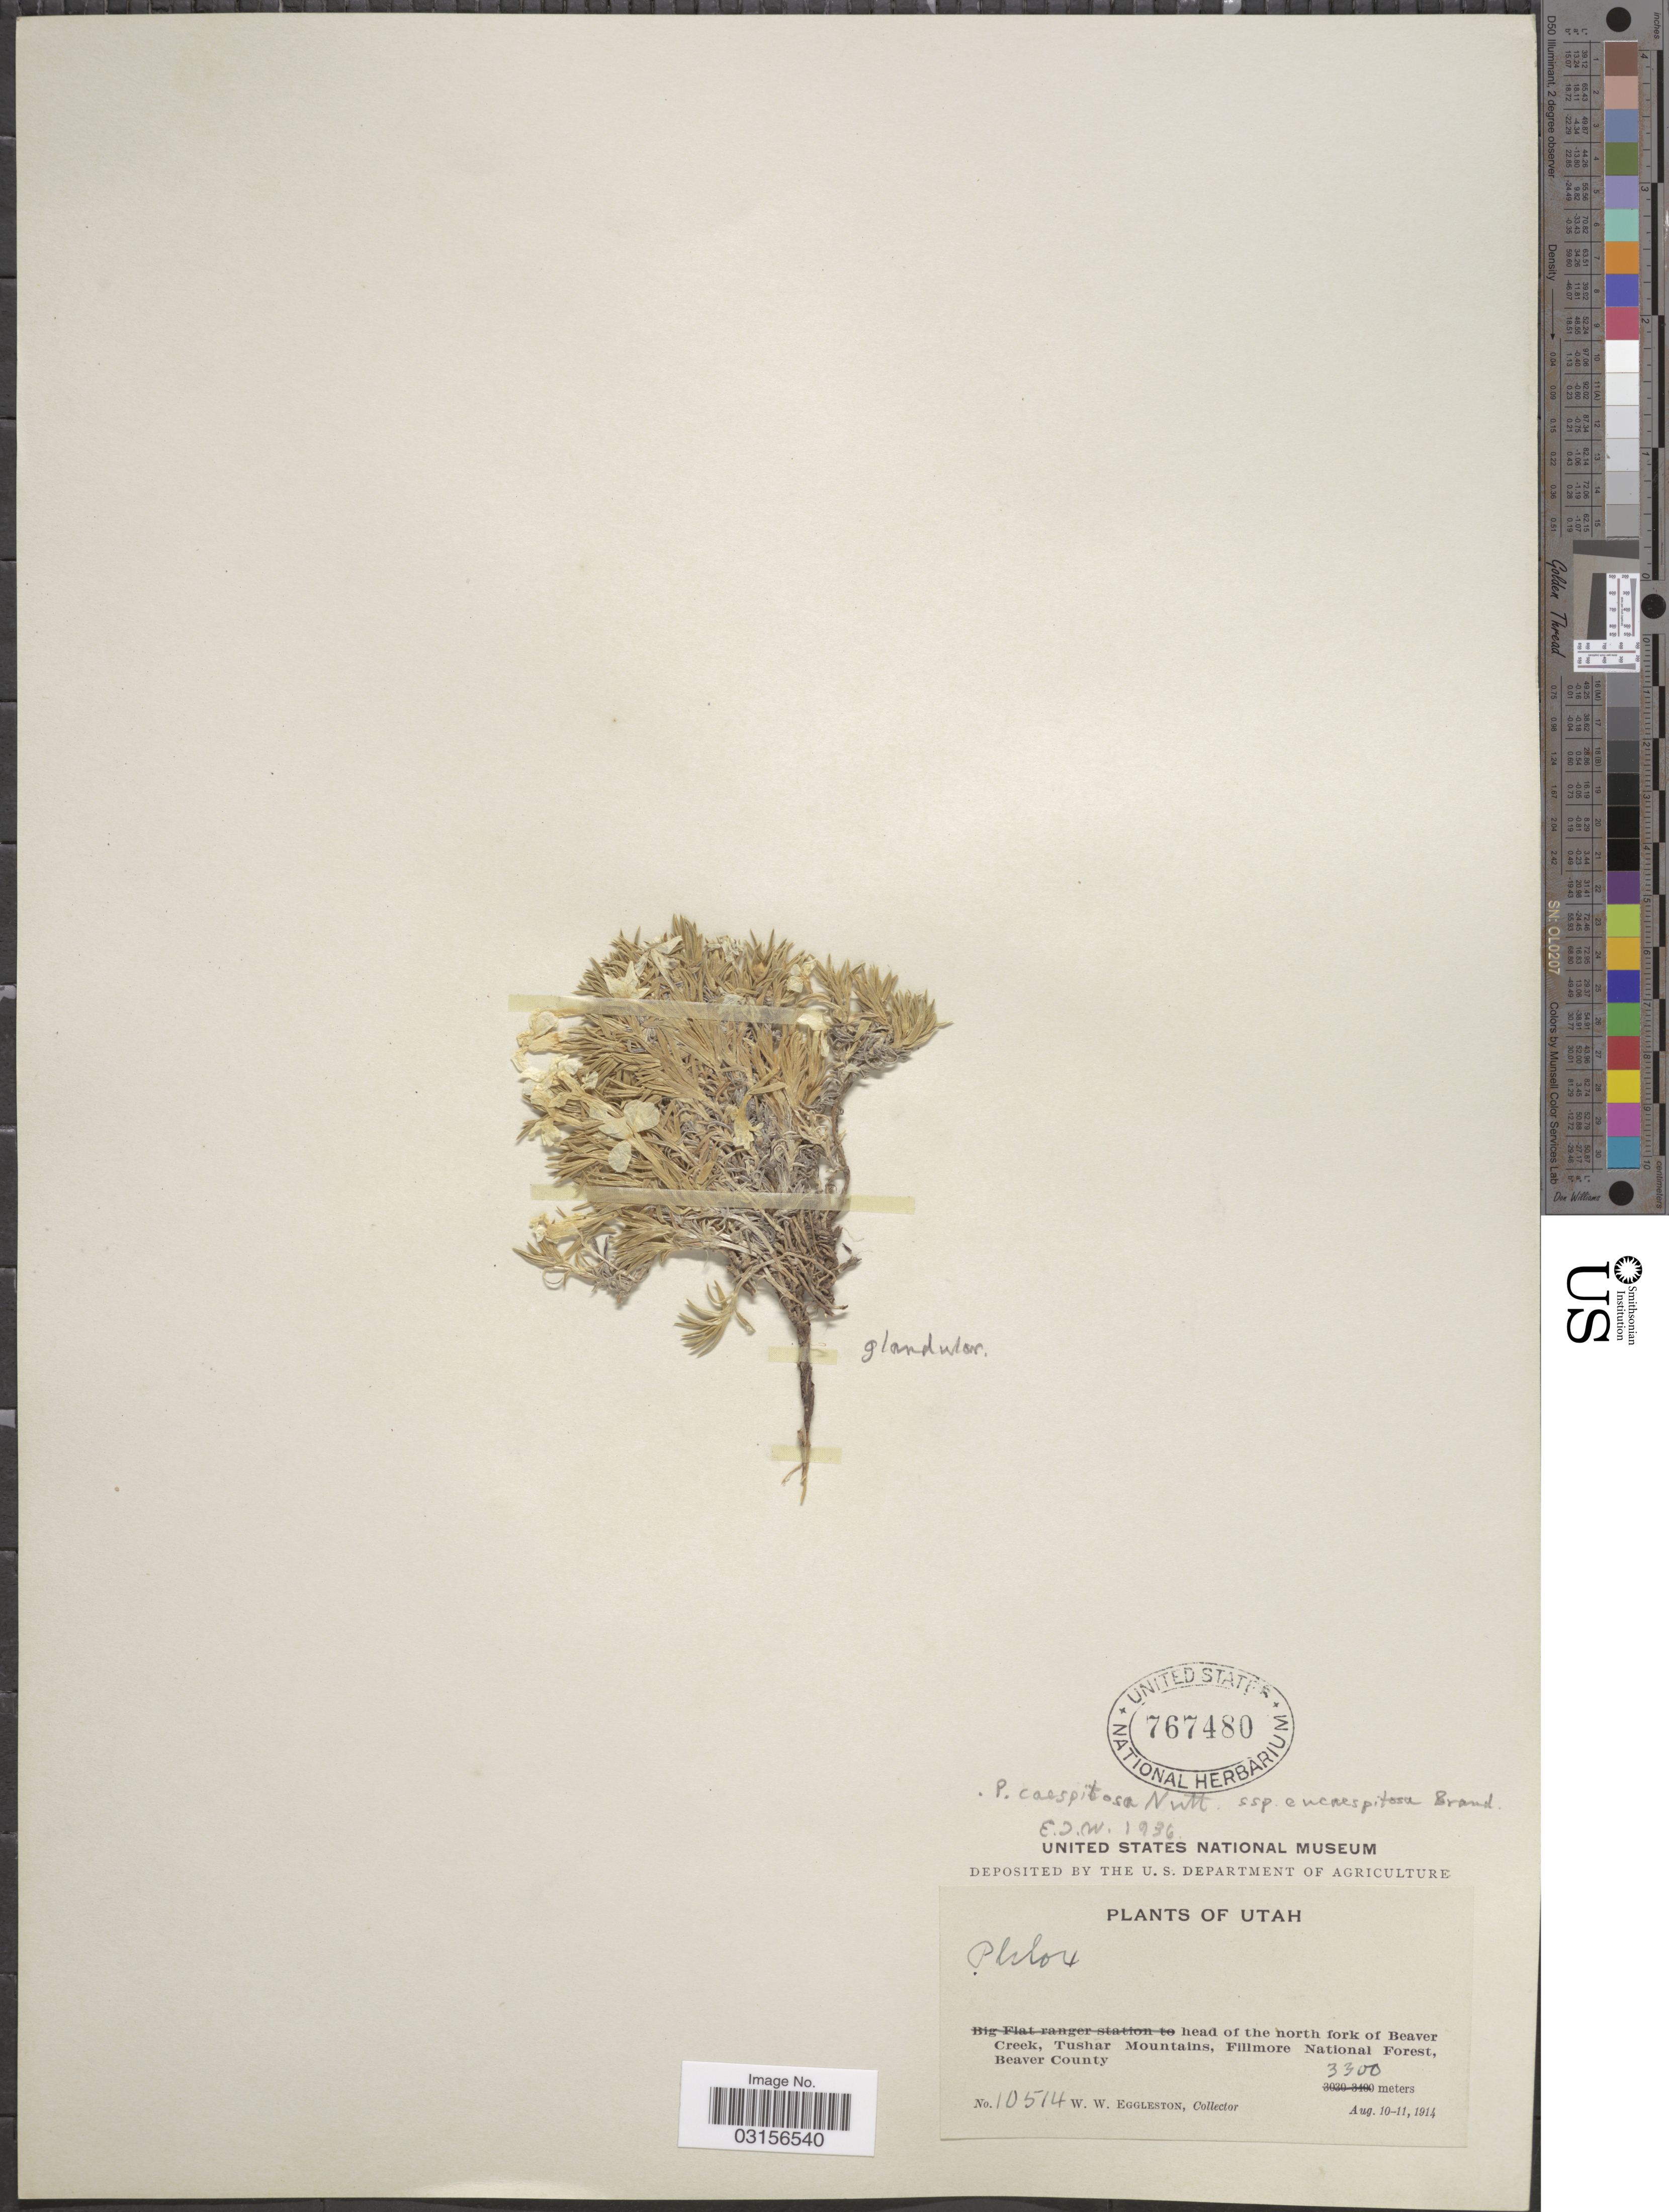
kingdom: Plantae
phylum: Tracheophyta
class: Magnoliopsida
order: Ericales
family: Polemoniaceae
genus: Phlox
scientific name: Phlox condensata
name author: (A. Gray) E.E. Nelson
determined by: Mayfield, M. H.; Ferguson, C. J.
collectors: W. W. Eggleston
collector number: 10514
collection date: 1914-08-10/1914-08-11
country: United States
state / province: Utah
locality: Heath of the north fork of Beaver Creek, Tushar Mountains, Fillmore National Forest, Beaver County.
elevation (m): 3300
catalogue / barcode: US 767480